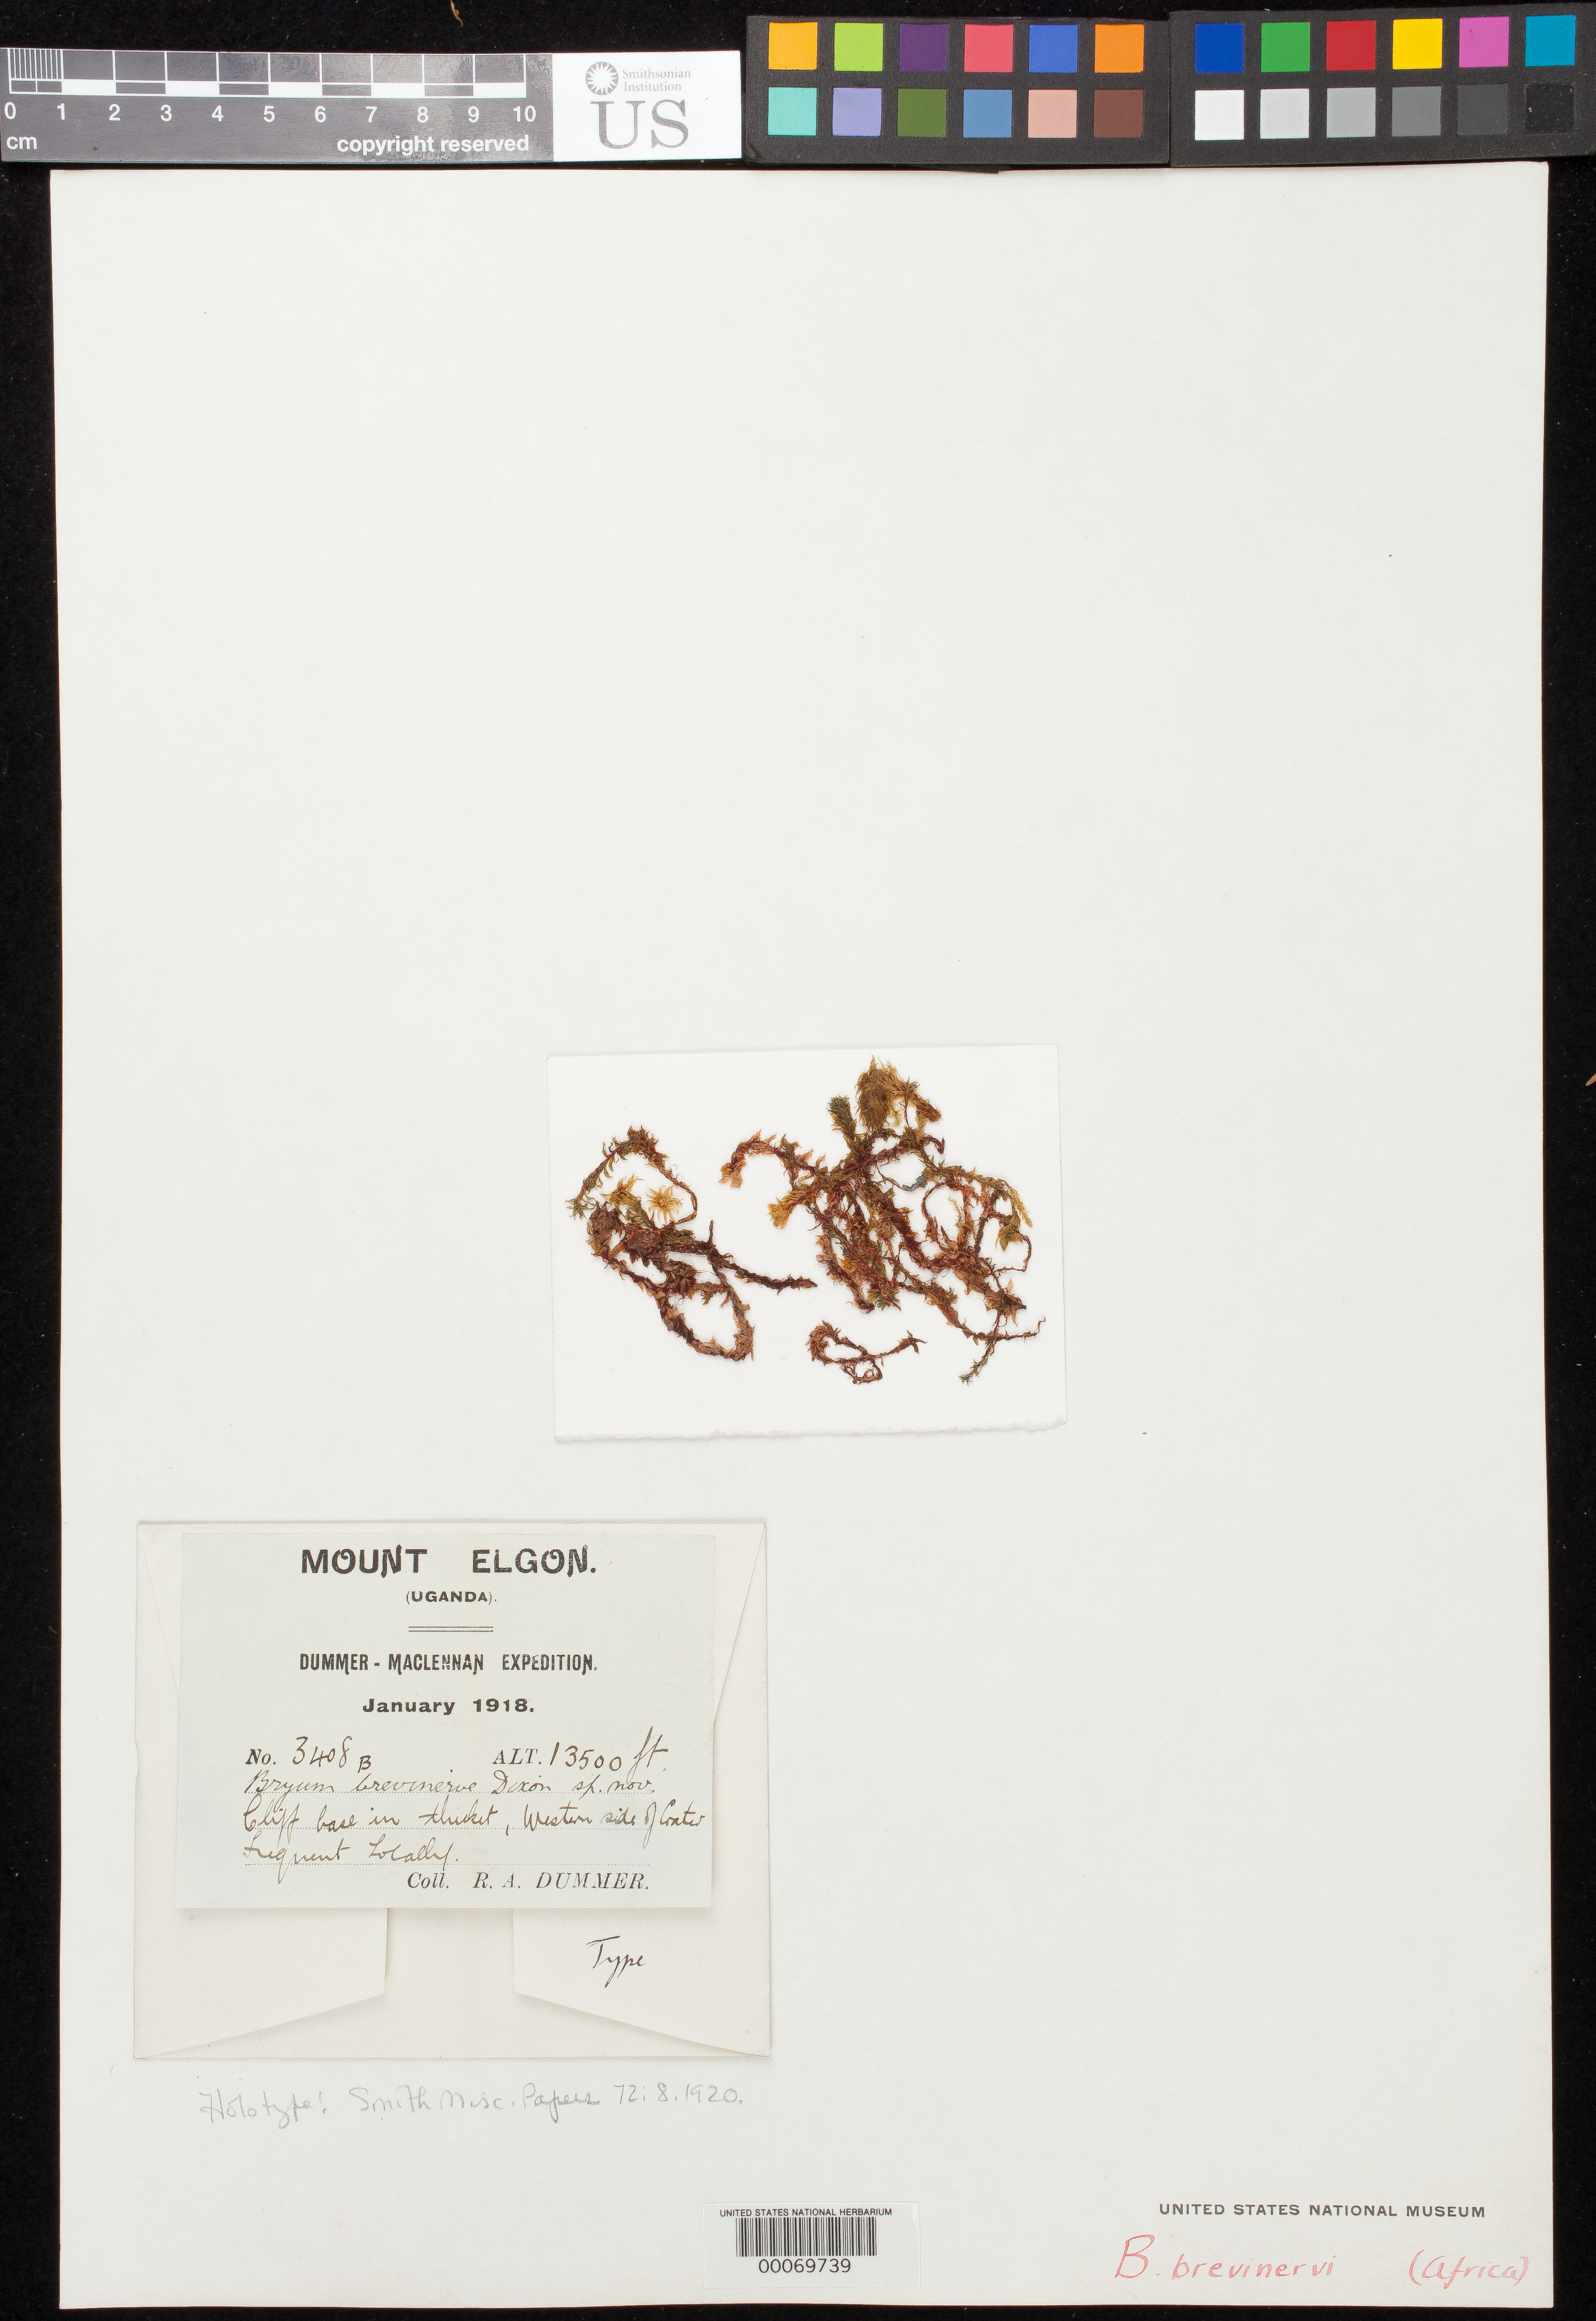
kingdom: Plantae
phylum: Bryophyta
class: Bryopsida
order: Bryales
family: Bryaceae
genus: Bryum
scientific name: Bryum brevinerve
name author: Dixon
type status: Holotype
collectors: R. Dümmer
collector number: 3408 b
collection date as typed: Jan 1918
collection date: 1918-01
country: Uganda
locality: Mt. Elgon; alt. 13500 ft.